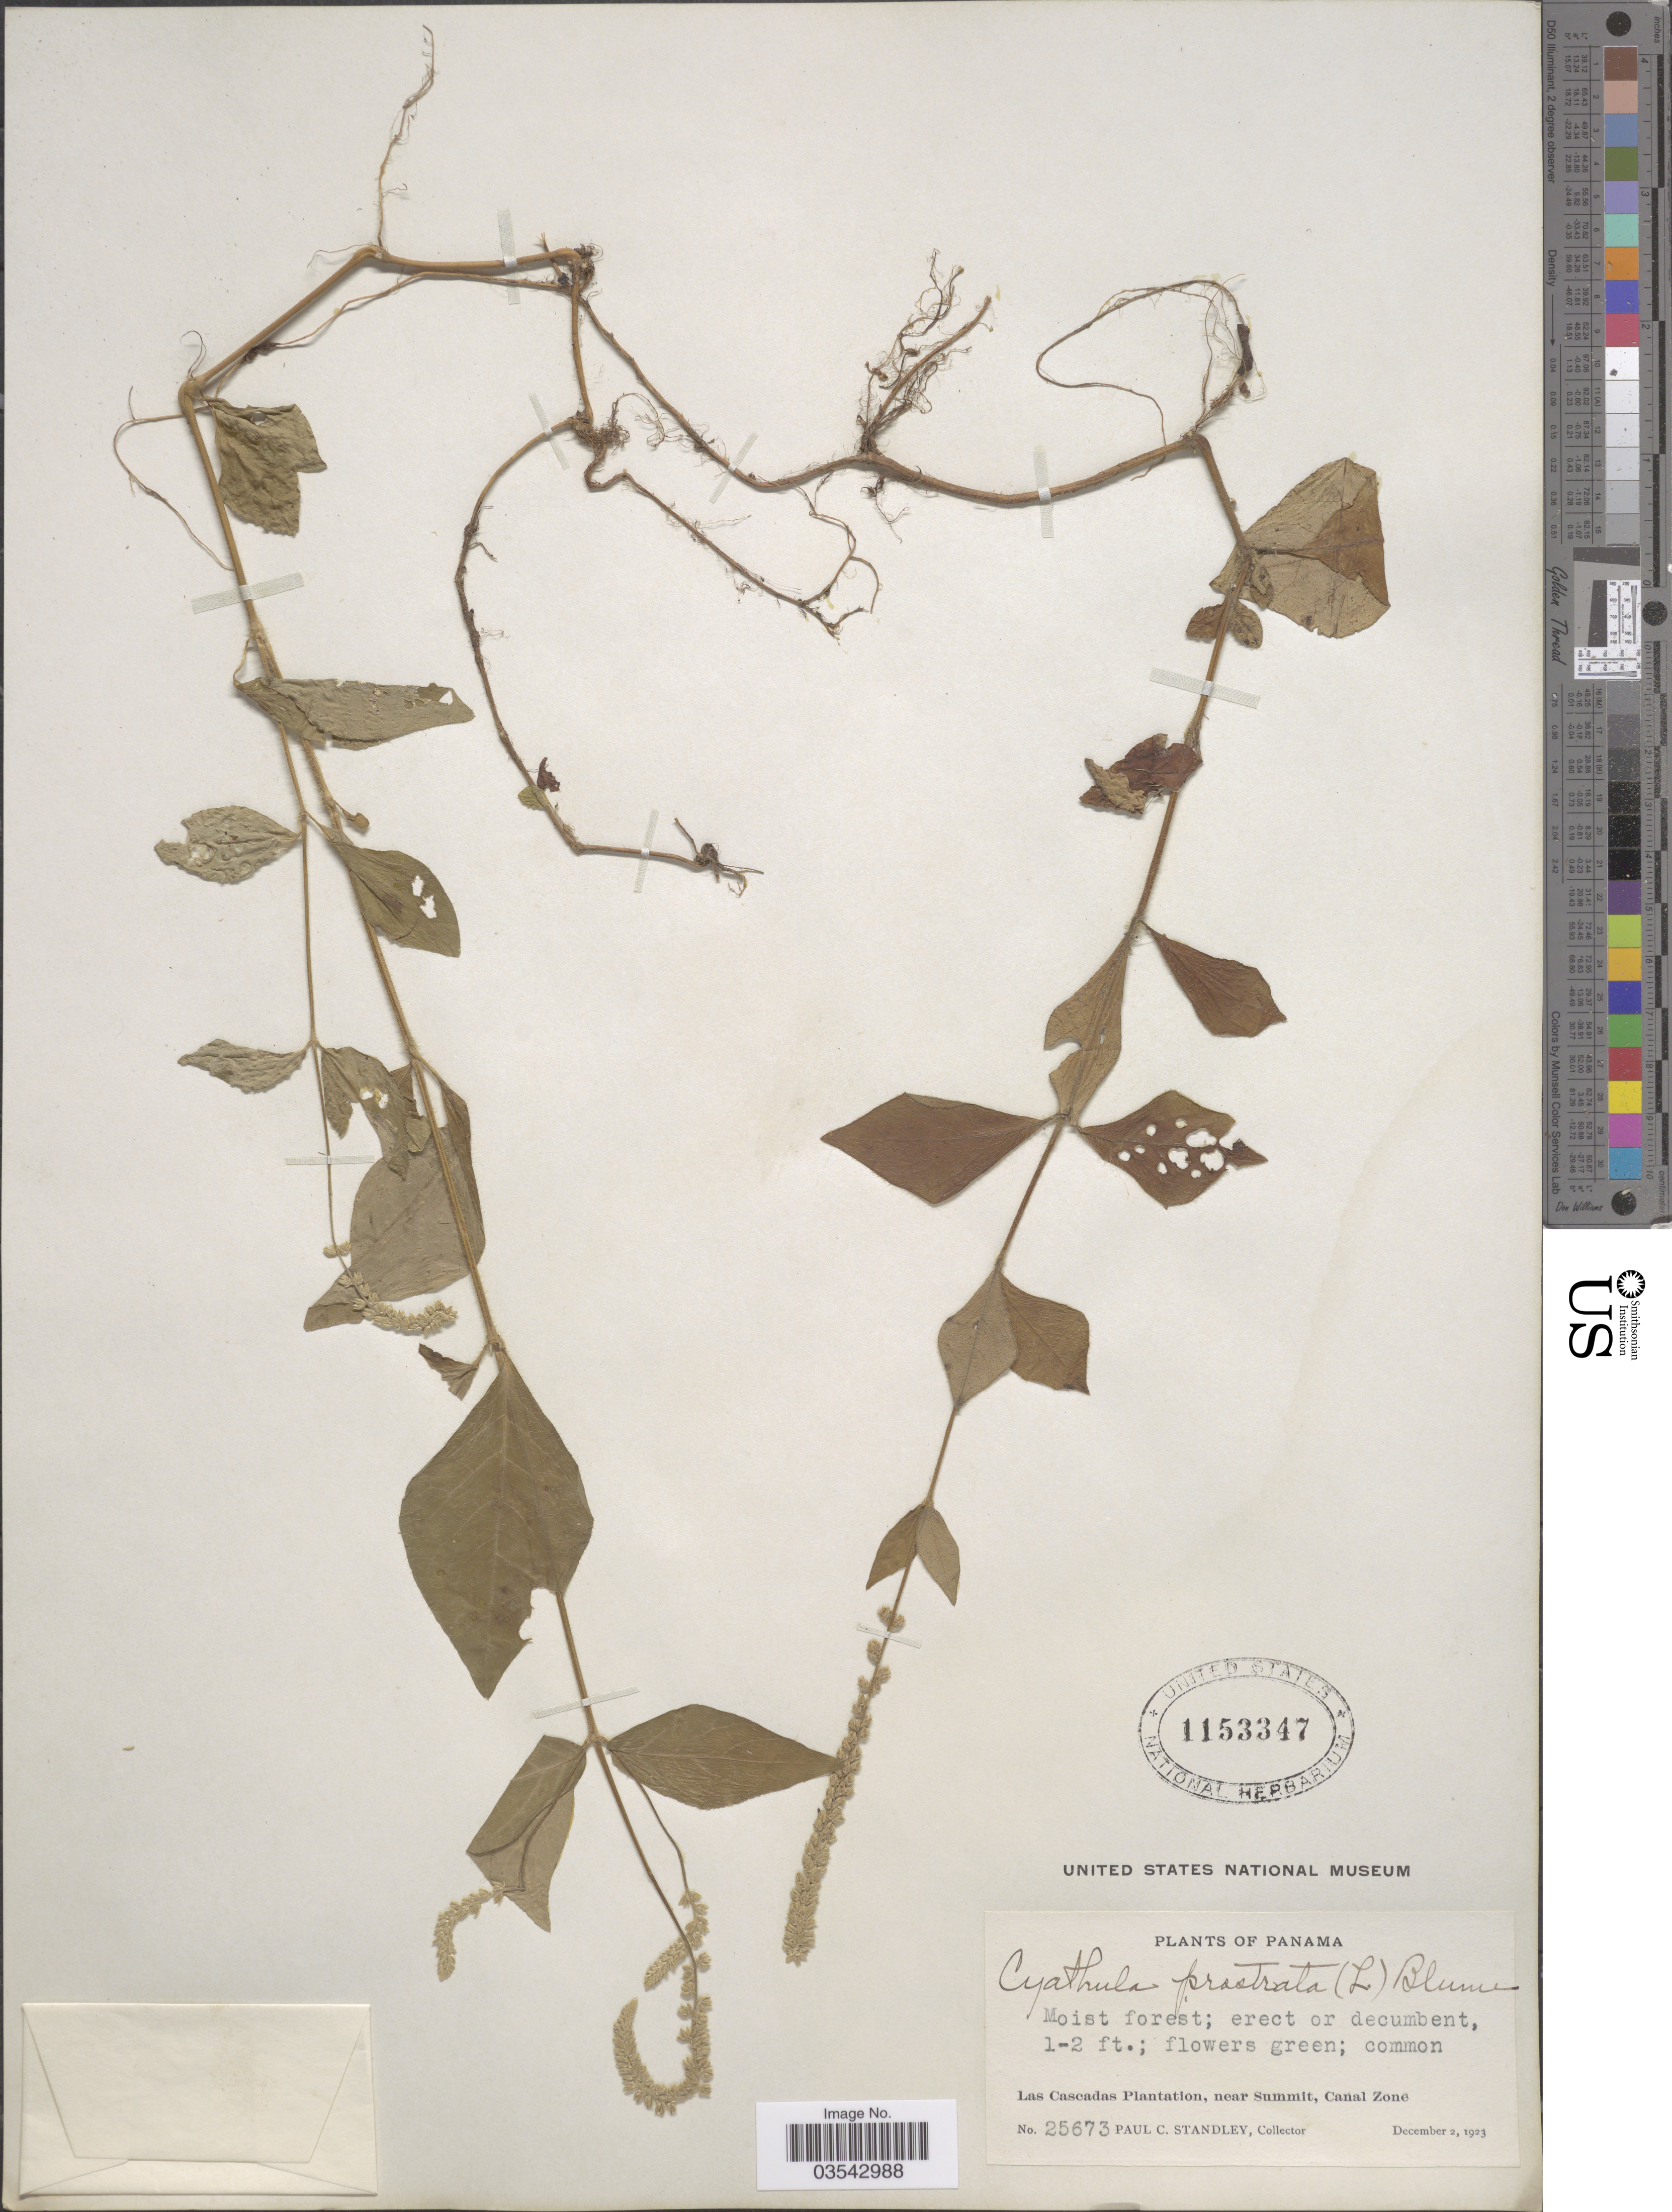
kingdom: Plantae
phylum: Tracheophyta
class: Magnoliopsida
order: Caryophyllales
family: Amaranthaceae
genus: Cyathula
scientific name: Cyathula prostrata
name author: (L.) Blume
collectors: P. C. Standley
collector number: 25673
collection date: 1923-12-02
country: Panama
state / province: Colón / Panamá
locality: Las Cascadas Plantation, near Summit, Canal Zone.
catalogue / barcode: US 1153347